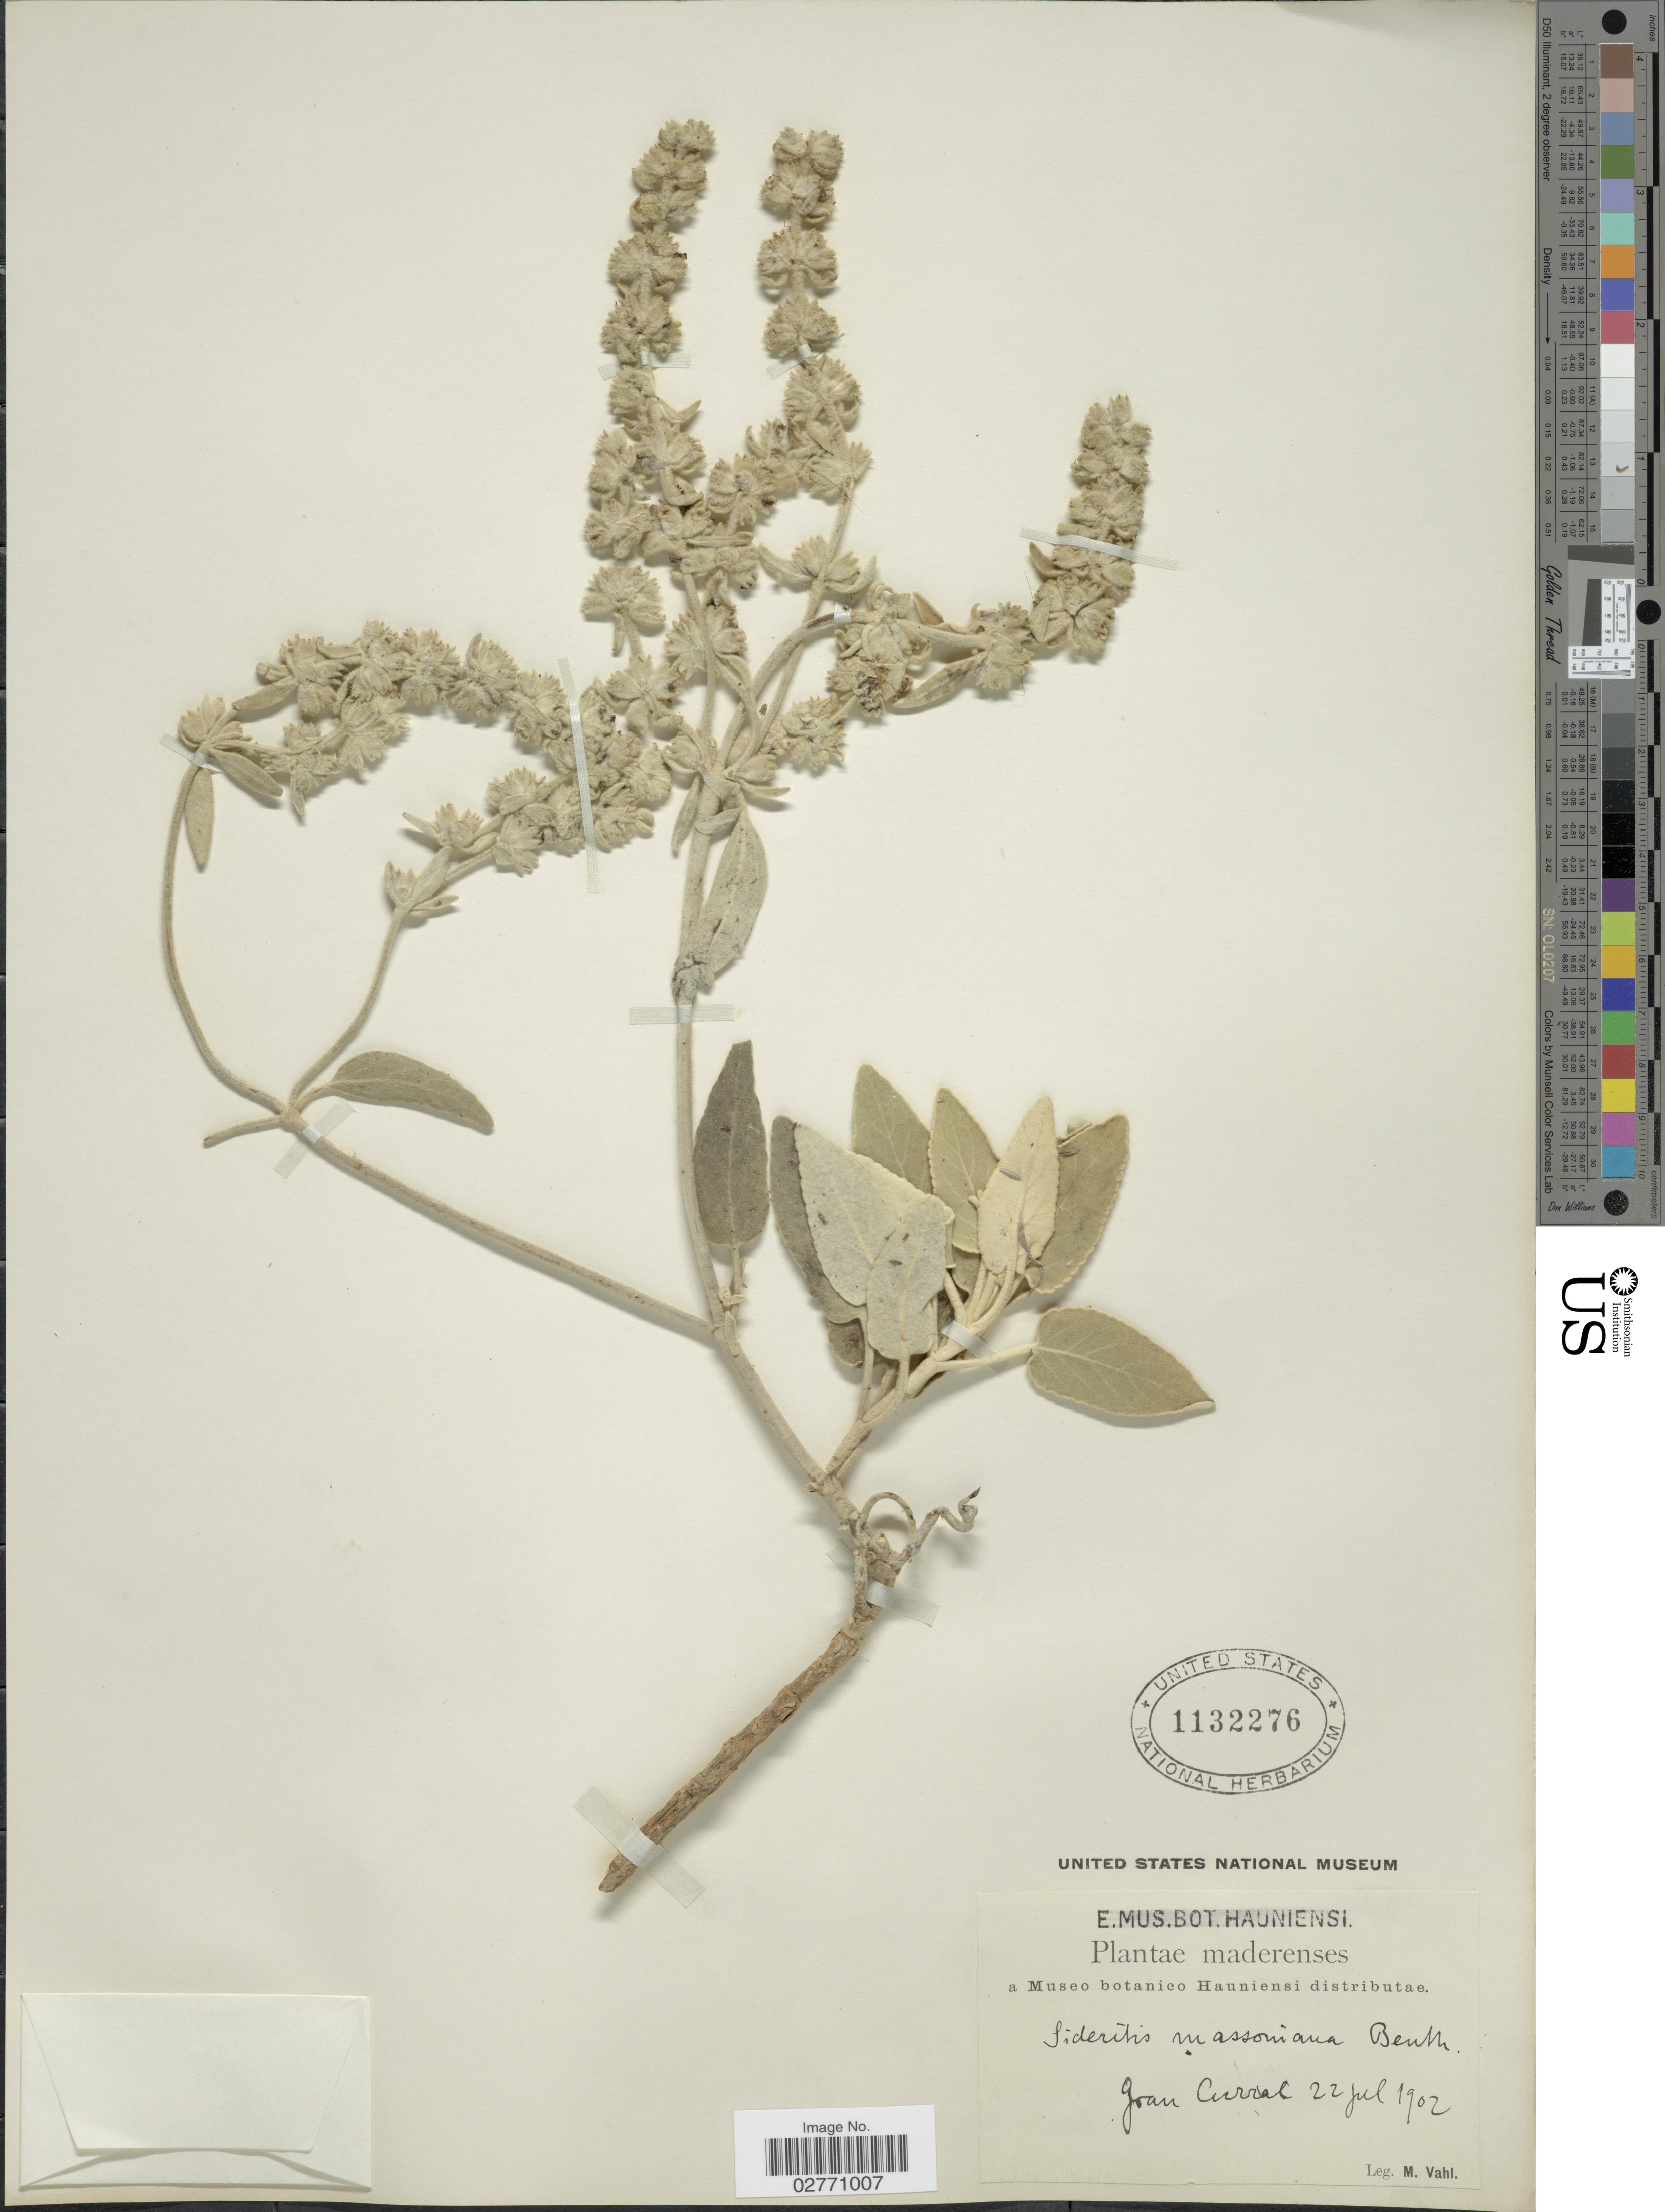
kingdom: Plantae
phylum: Tracheophyta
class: Magnoliopsida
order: Lamiales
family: Lamiaceae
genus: Sideritis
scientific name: Sideritis massoniana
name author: Benth.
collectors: M. Vahl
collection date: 1902-07-22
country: Portugal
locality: Maderenses. Gran Curral.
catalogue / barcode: US 1132276